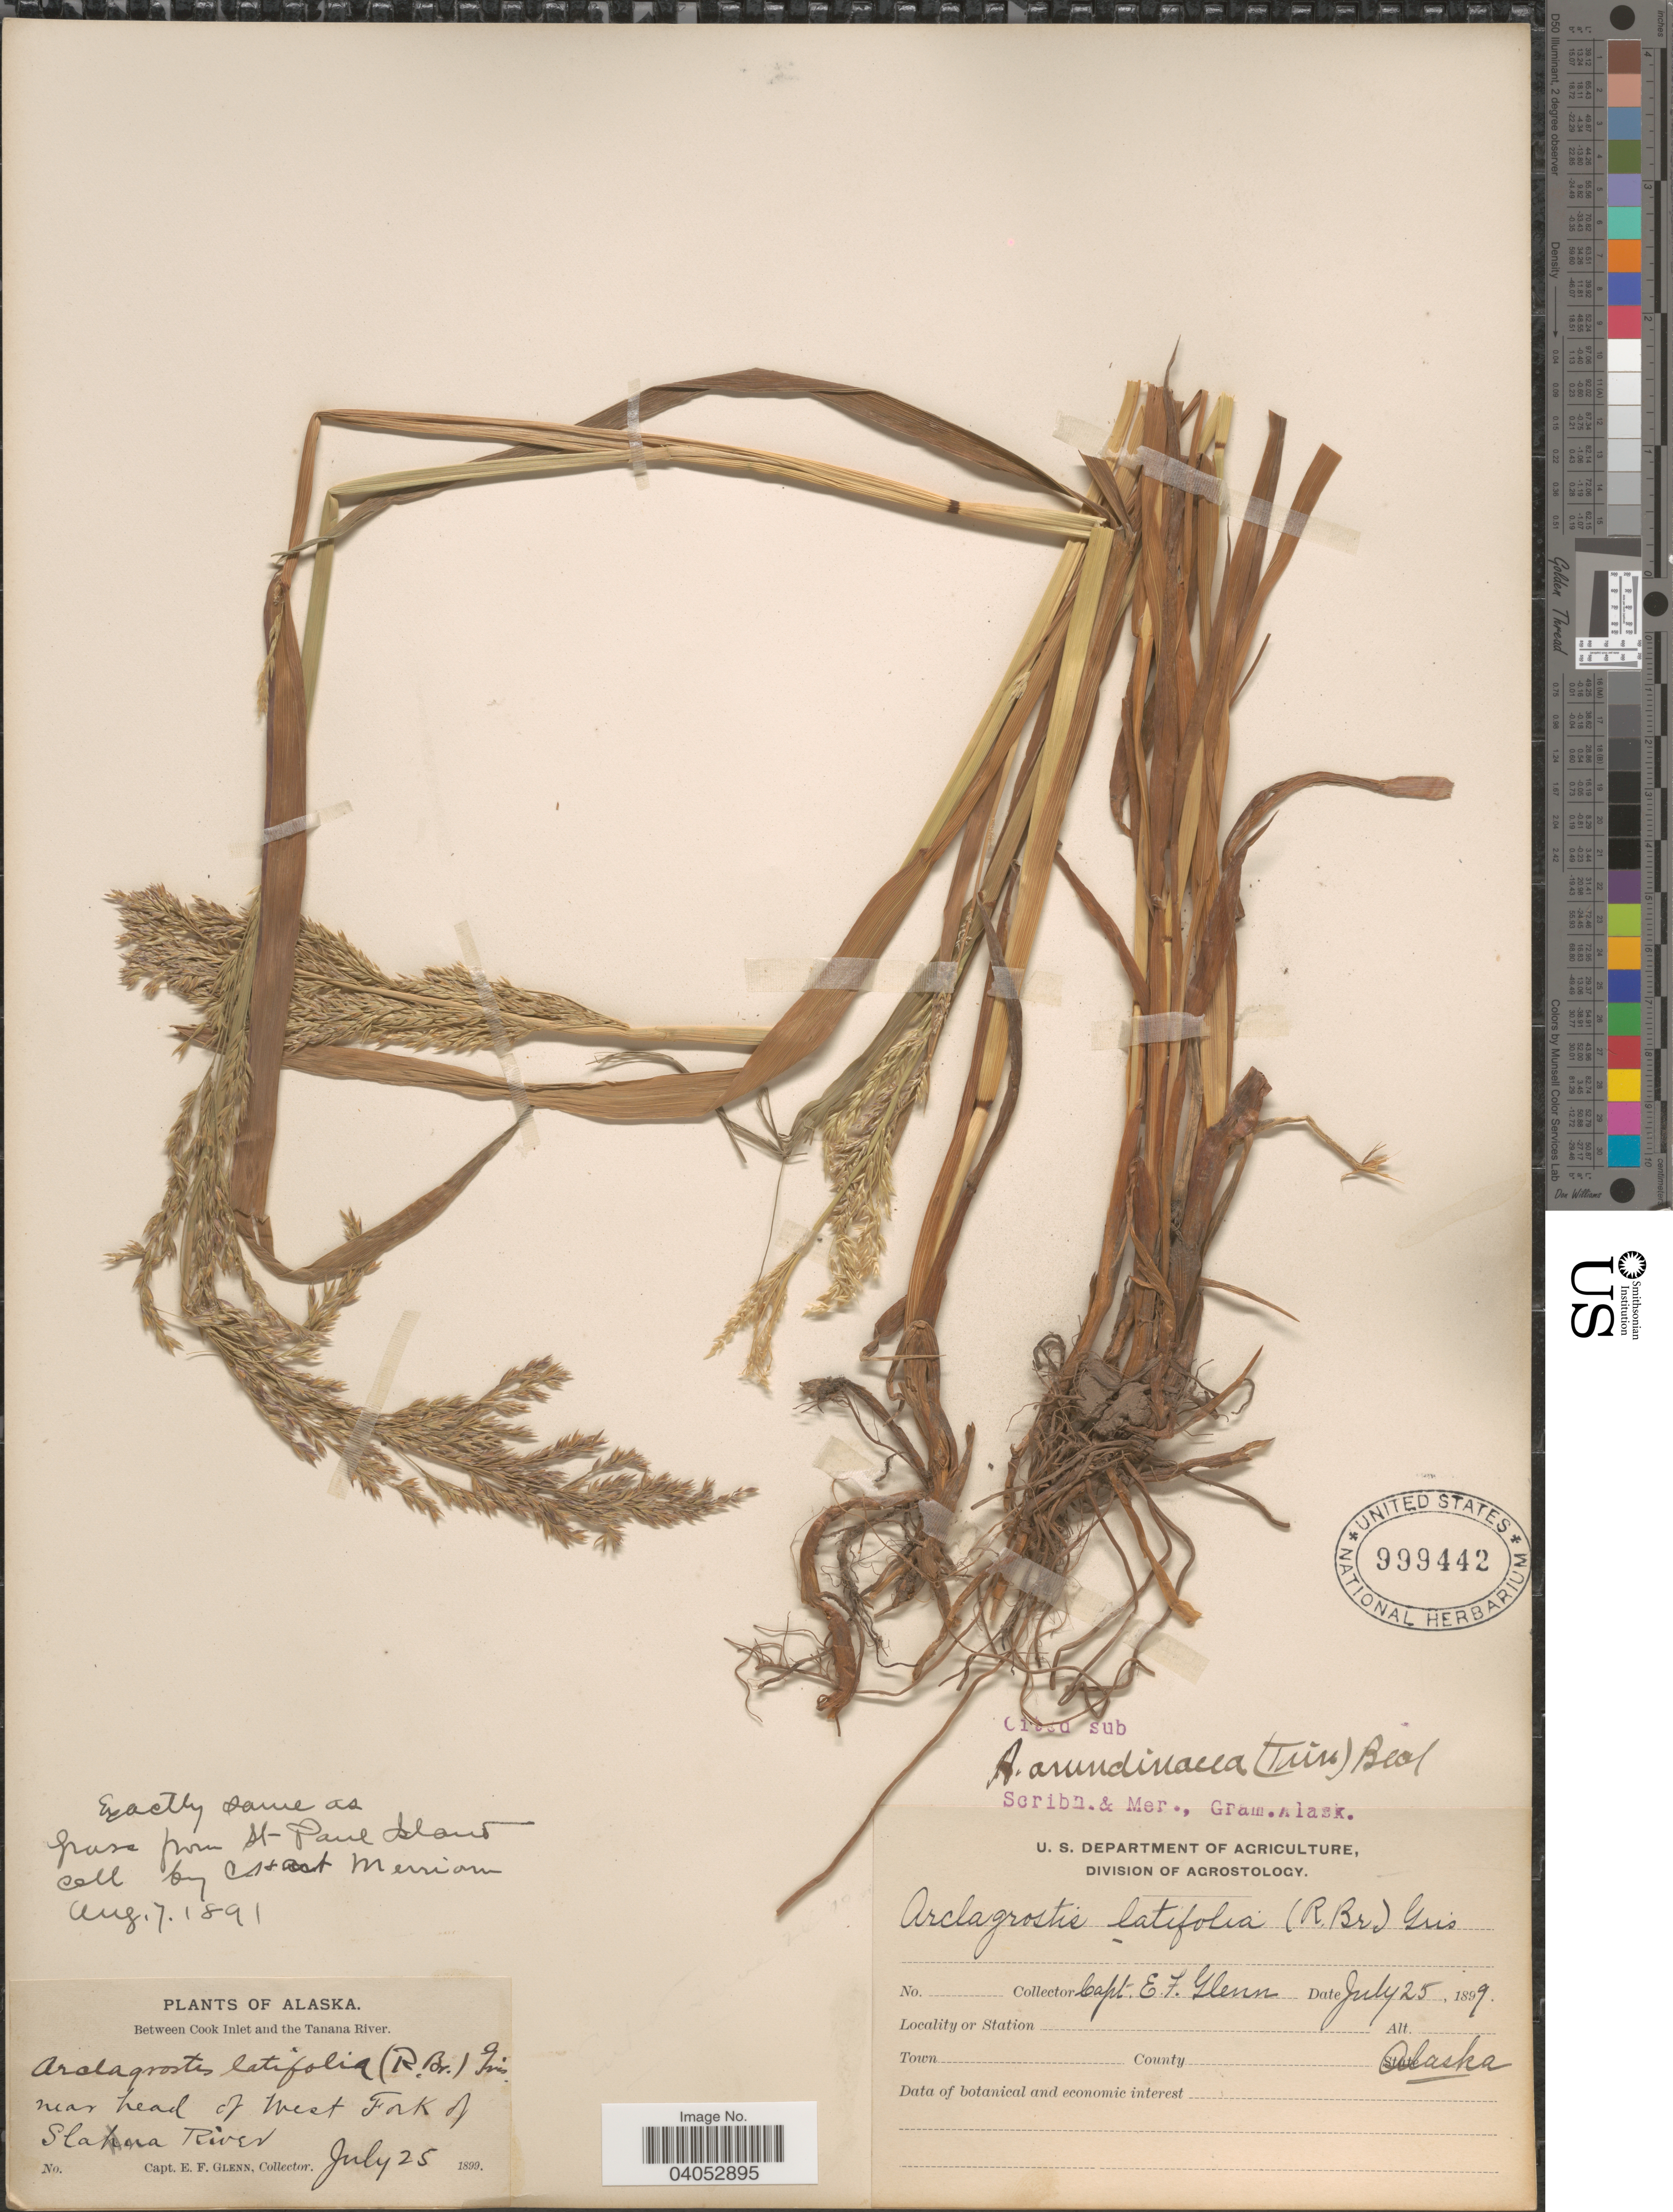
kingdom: Plantae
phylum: Tracheophyta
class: Liliopsida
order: Poales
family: Poaceae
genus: Arctagrostis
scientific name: Arctagrostis latifolia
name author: (R. Br.) Griseb.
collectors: E. Glenn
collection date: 1899-07-25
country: United States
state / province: Alaska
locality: Between Cook Inlet and the Tanana River. Near head of West Fork of Slana River.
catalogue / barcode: US 999442